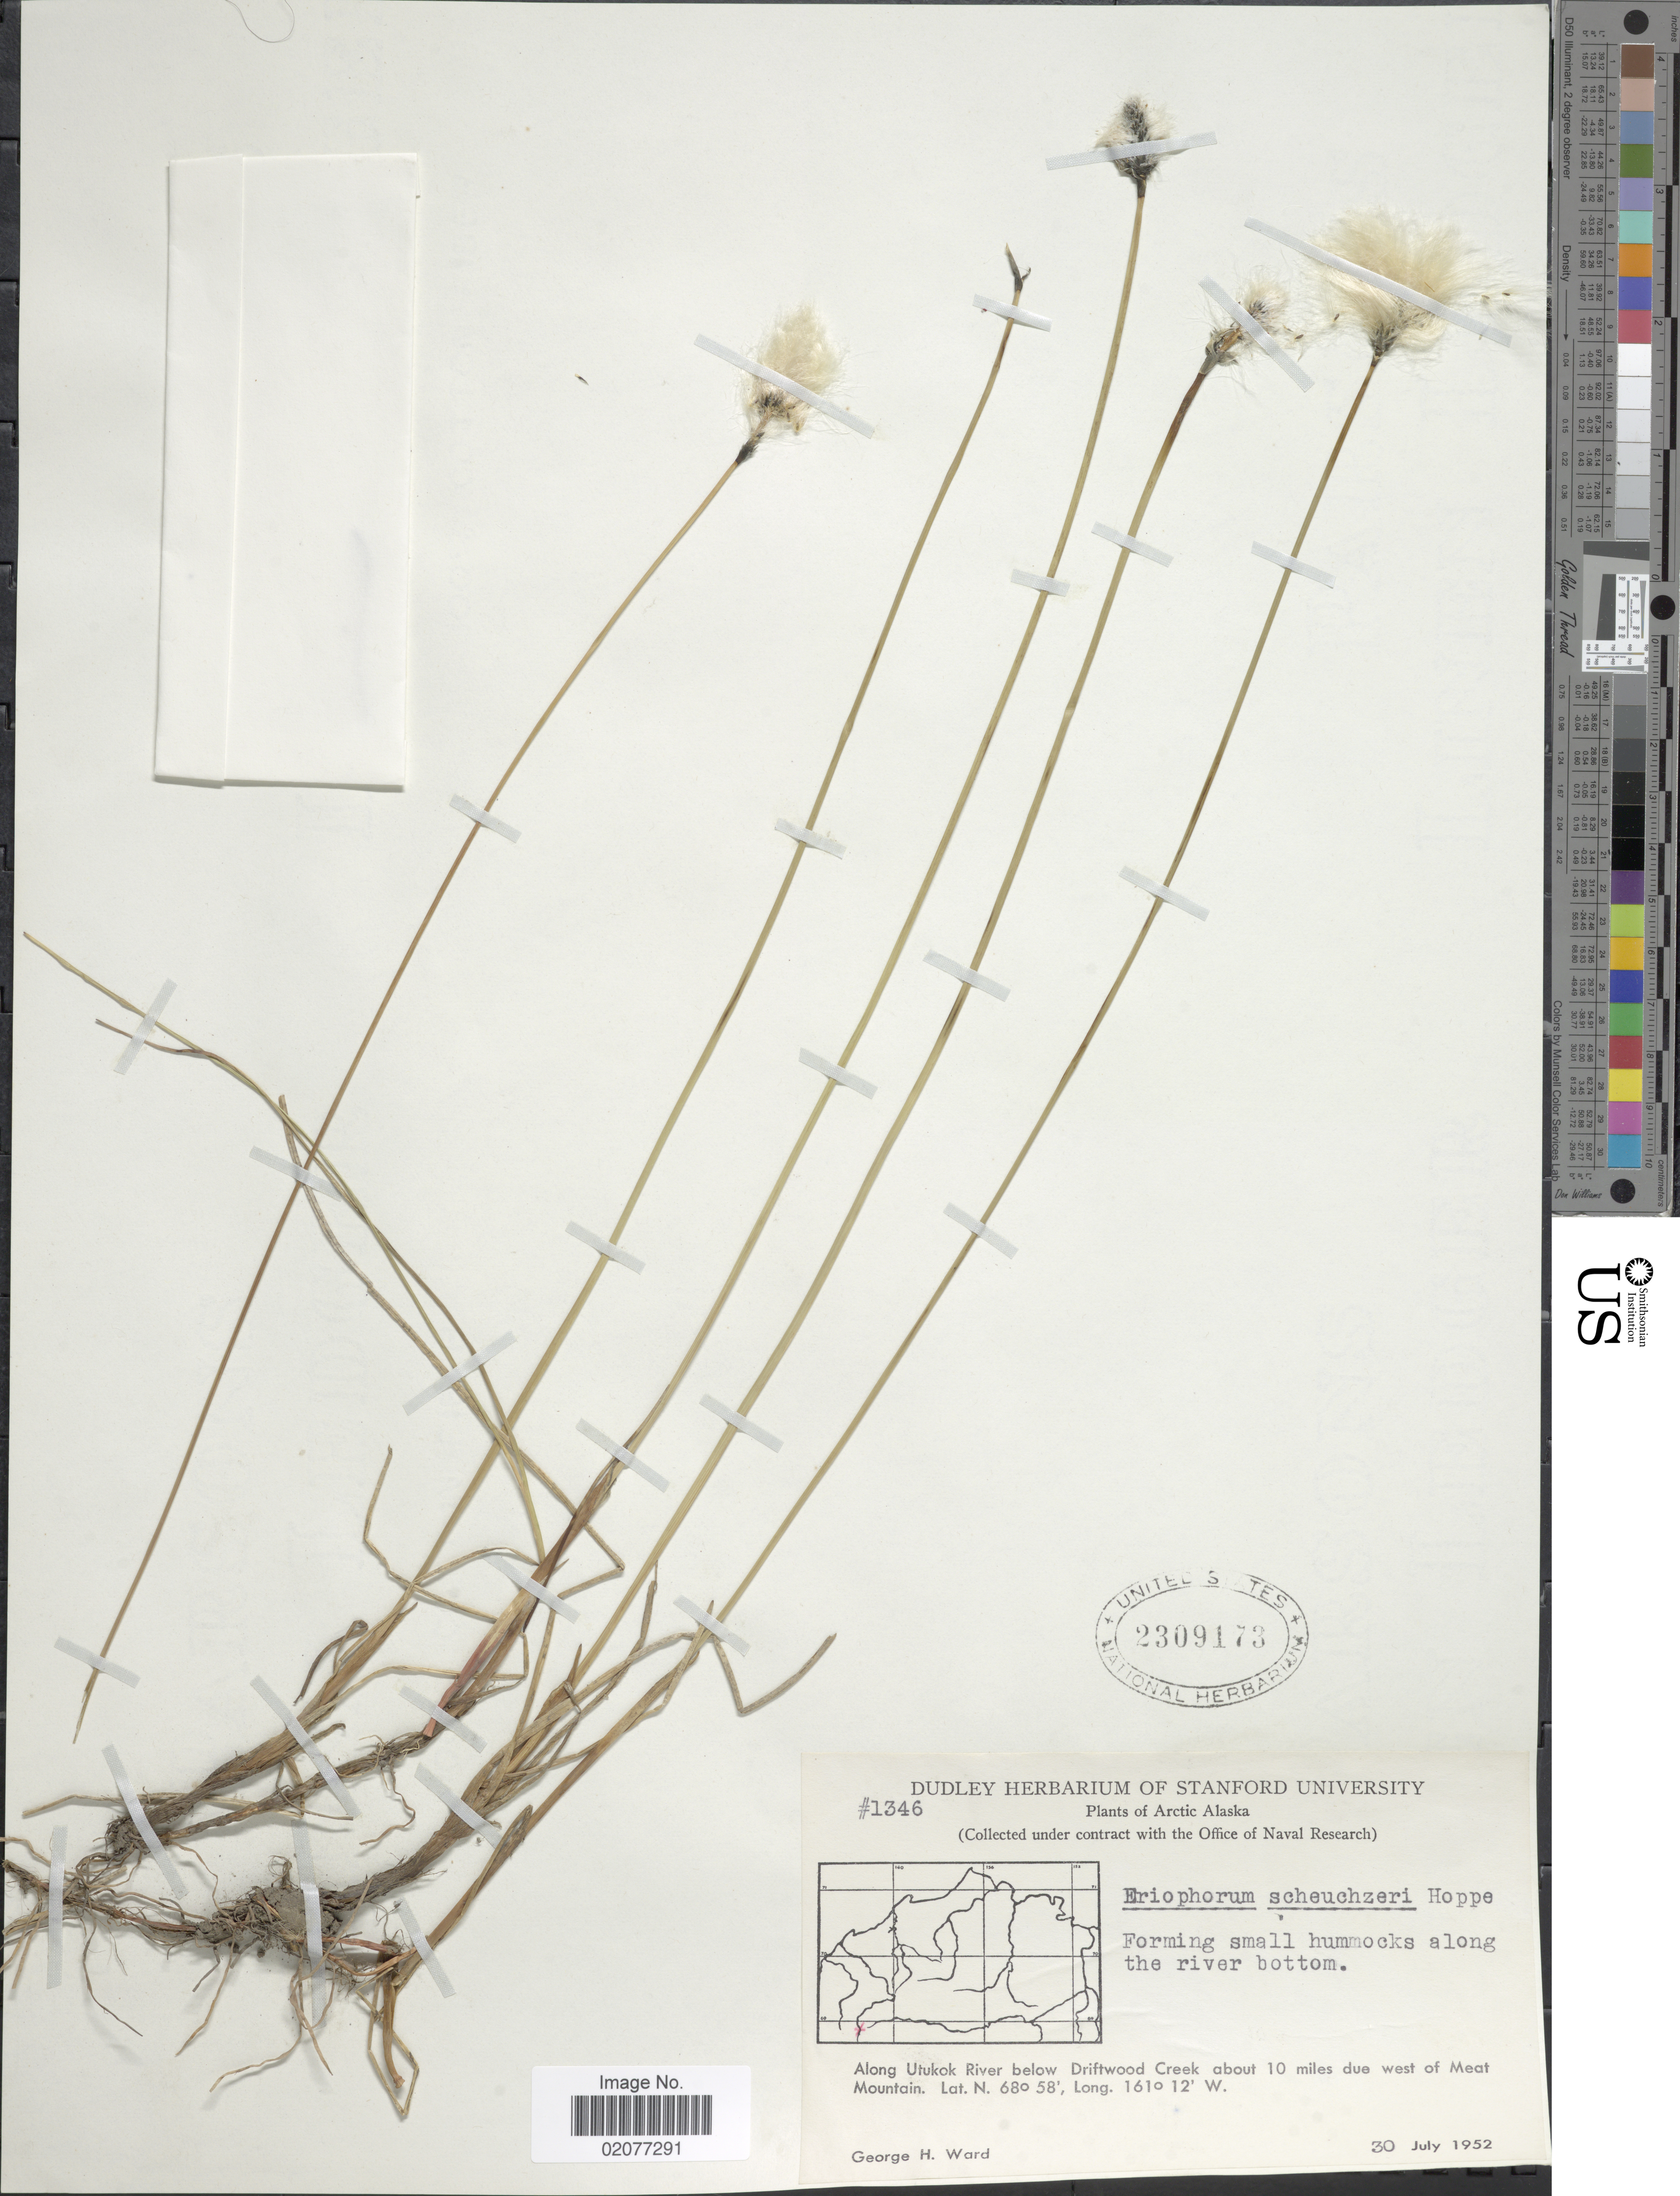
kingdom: Plantae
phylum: Tracheophyta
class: Liliopsida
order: Poales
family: Cyperaceae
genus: Eriophorum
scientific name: Eriophorum scheuchzeri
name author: Hoppe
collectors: G. H. Ward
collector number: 1346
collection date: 1952-07-30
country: United States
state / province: Alaska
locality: Arctic Alaska. Along Utukok River below Driftwood Creek, about 10 miles due west of Meat Mountain.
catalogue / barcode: US 2309173